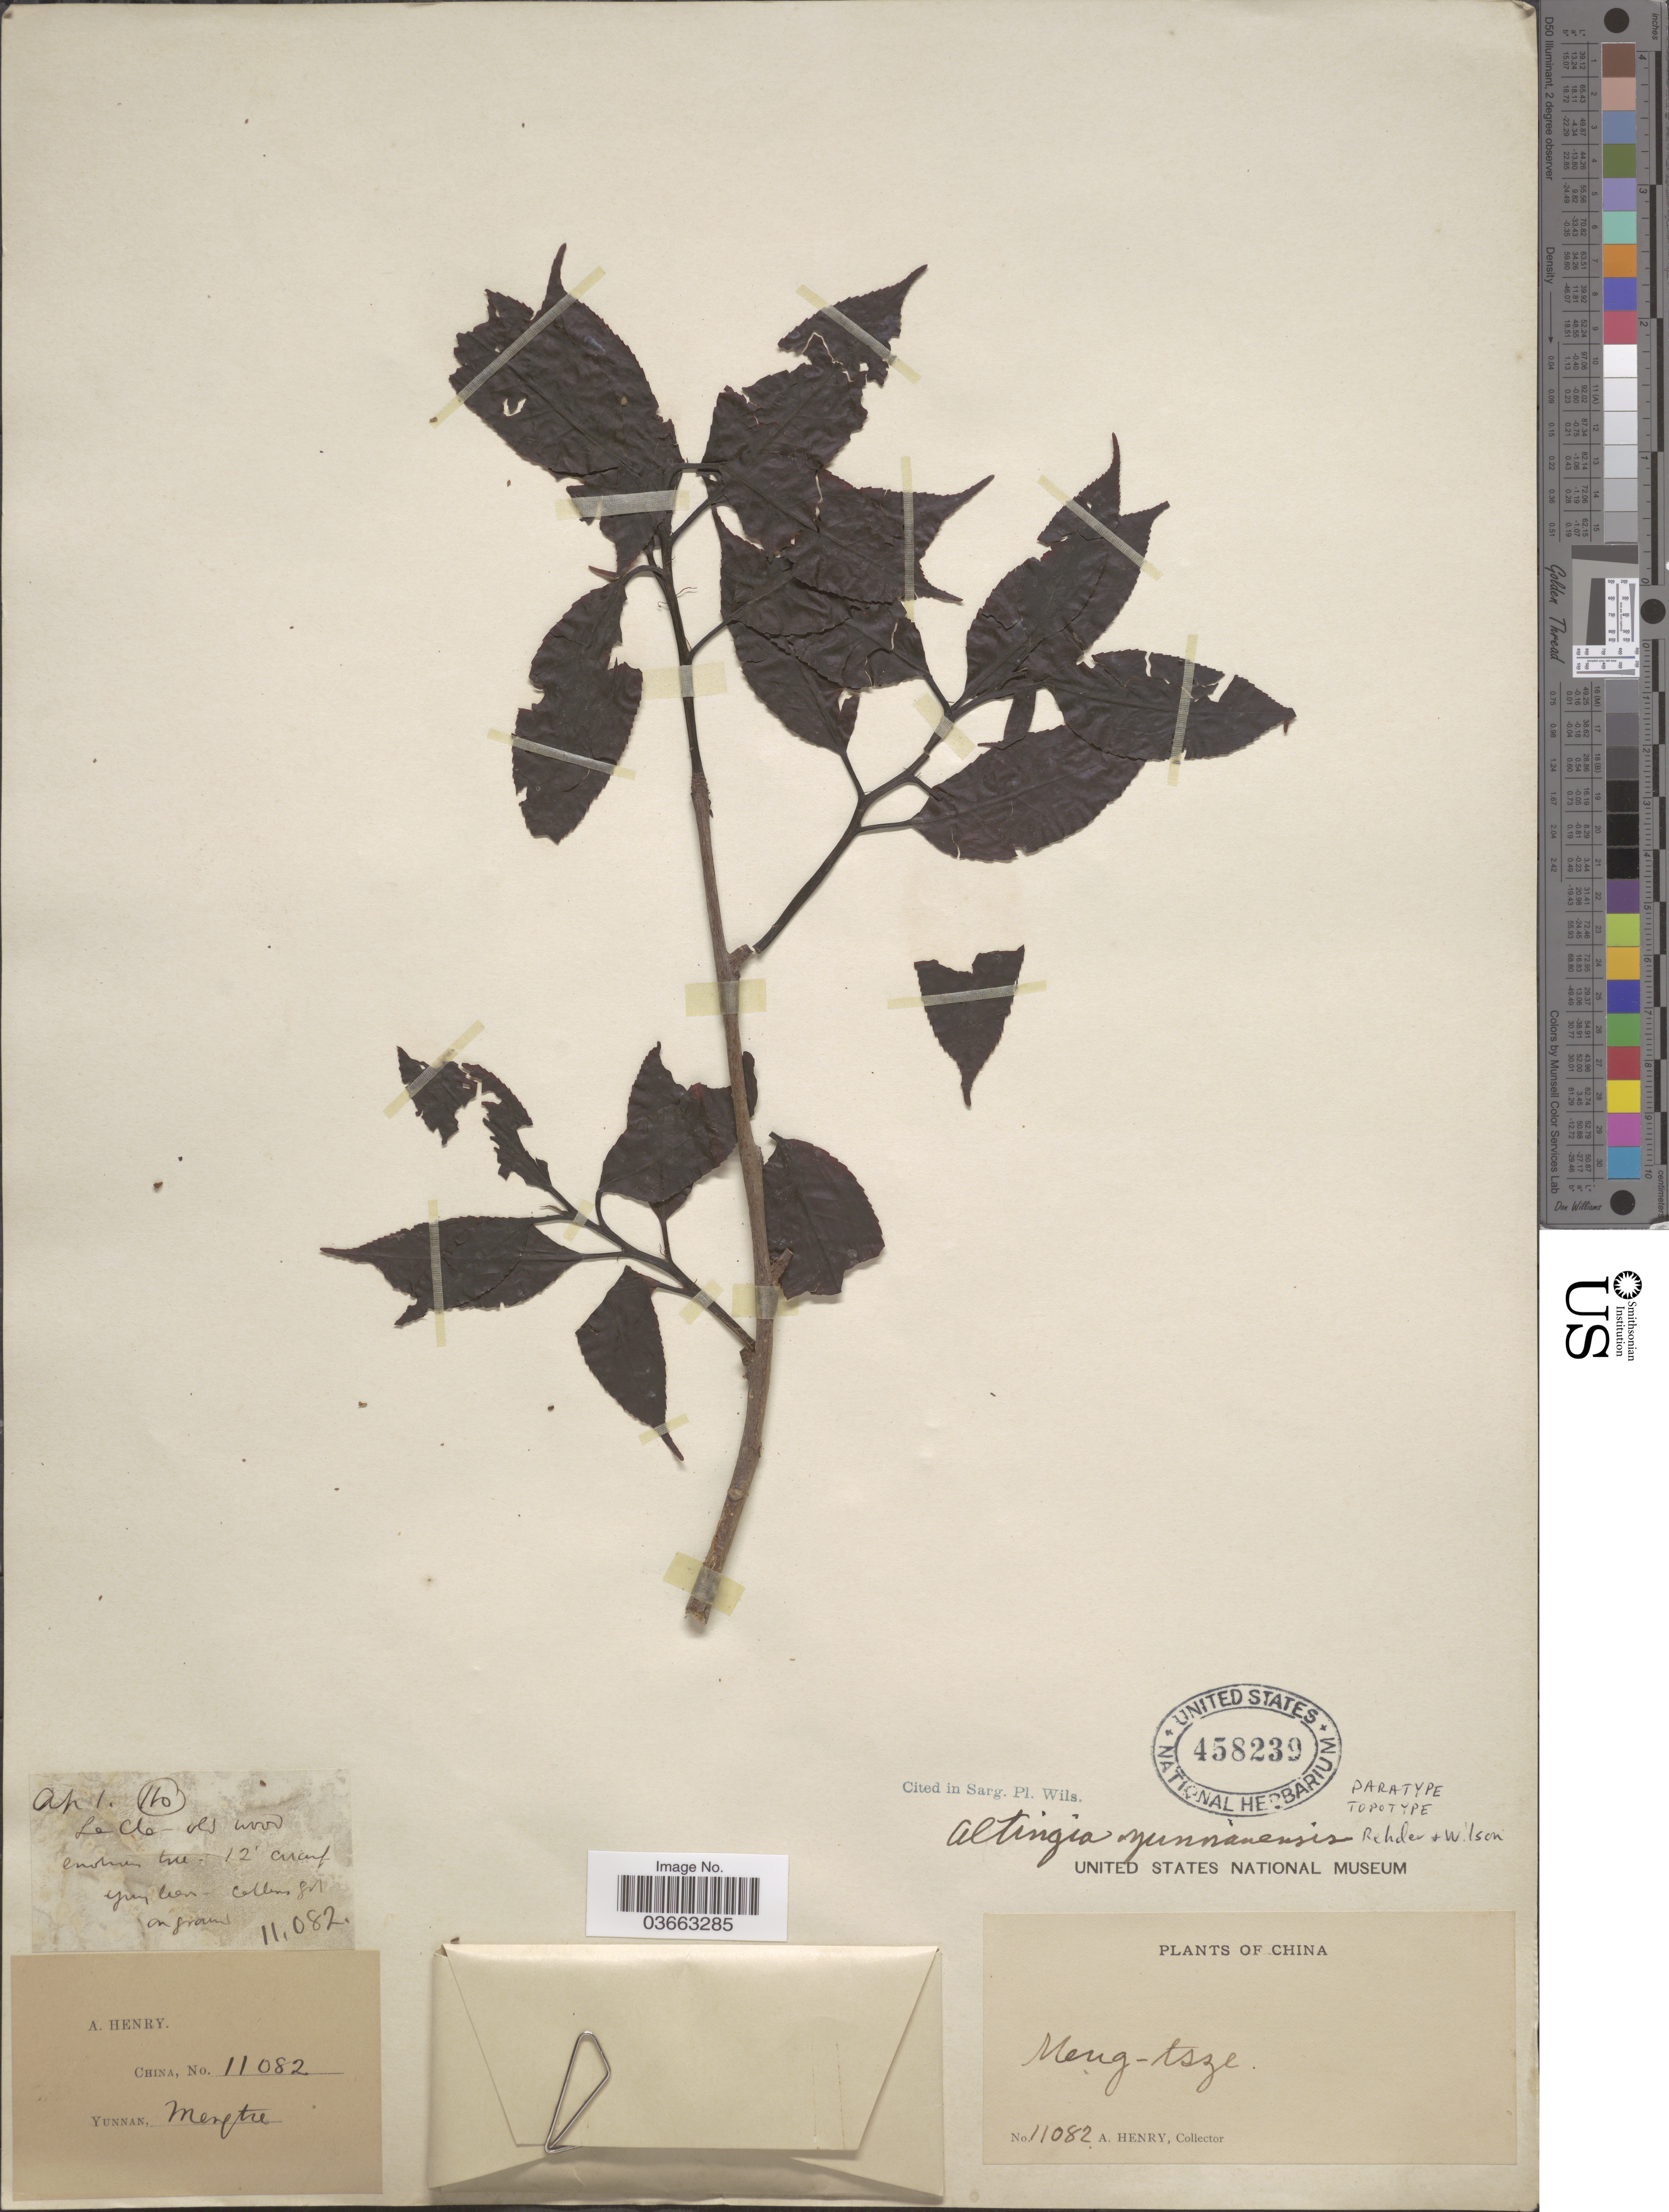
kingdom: Plantae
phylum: Tracheophyta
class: Magnoliopsida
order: Saxifragales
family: Altingiaceae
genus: Liquidambar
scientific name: Liquidambar yunnanensis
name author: (Rehder & E.H. Wilson) Ickert-Bond & J. Wen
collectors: A. Henry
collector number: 11082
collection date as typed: Transcribed d/m/y: /4/1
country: China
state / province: Yunnan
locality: Meng-tsze. La Cla. Ho.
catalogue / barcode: US 458239